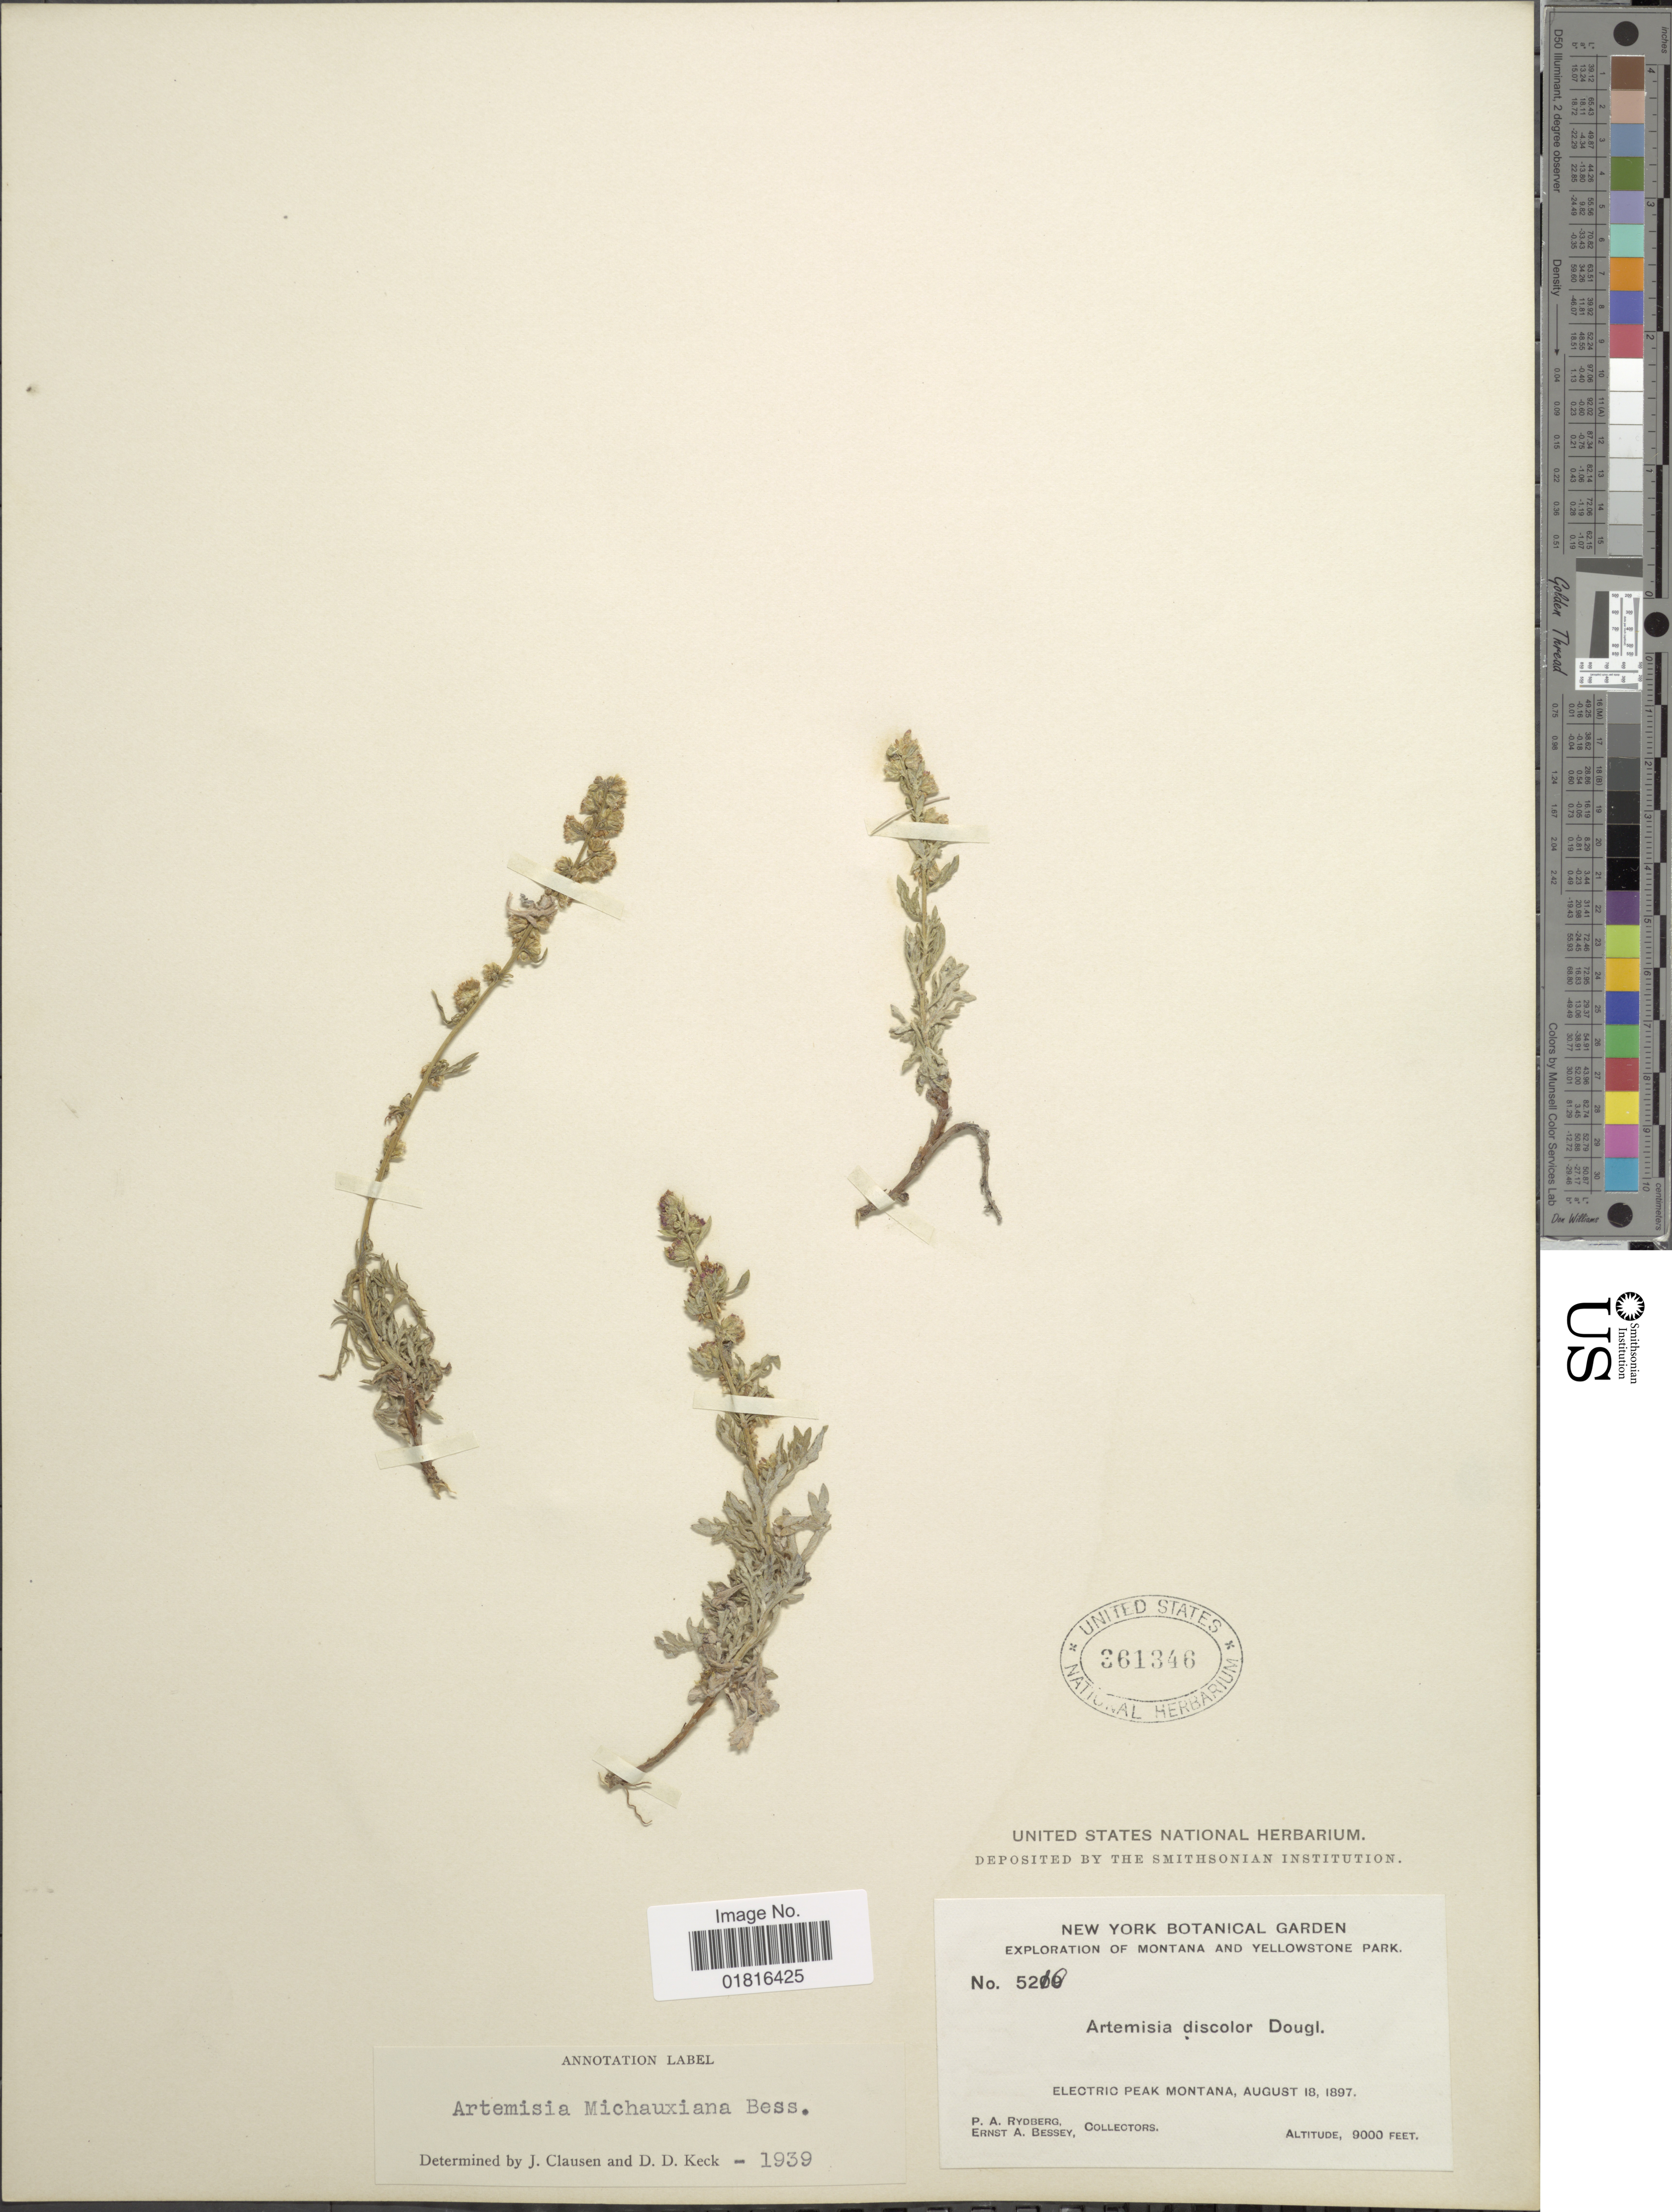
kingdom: Plantae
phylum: Tracheophyta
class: Magnoliopsida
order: Asterales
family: Asteraceae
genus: Artemisia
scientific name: Artemisia michauxiana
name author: Besser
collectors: P. A. Rydberg & E. A. Bessey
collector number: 5210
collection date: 1897-08-18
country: United States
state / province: Montana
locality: Montana and Yellowstone Park, Electric Peak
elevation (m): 2743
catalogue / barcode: US 361346